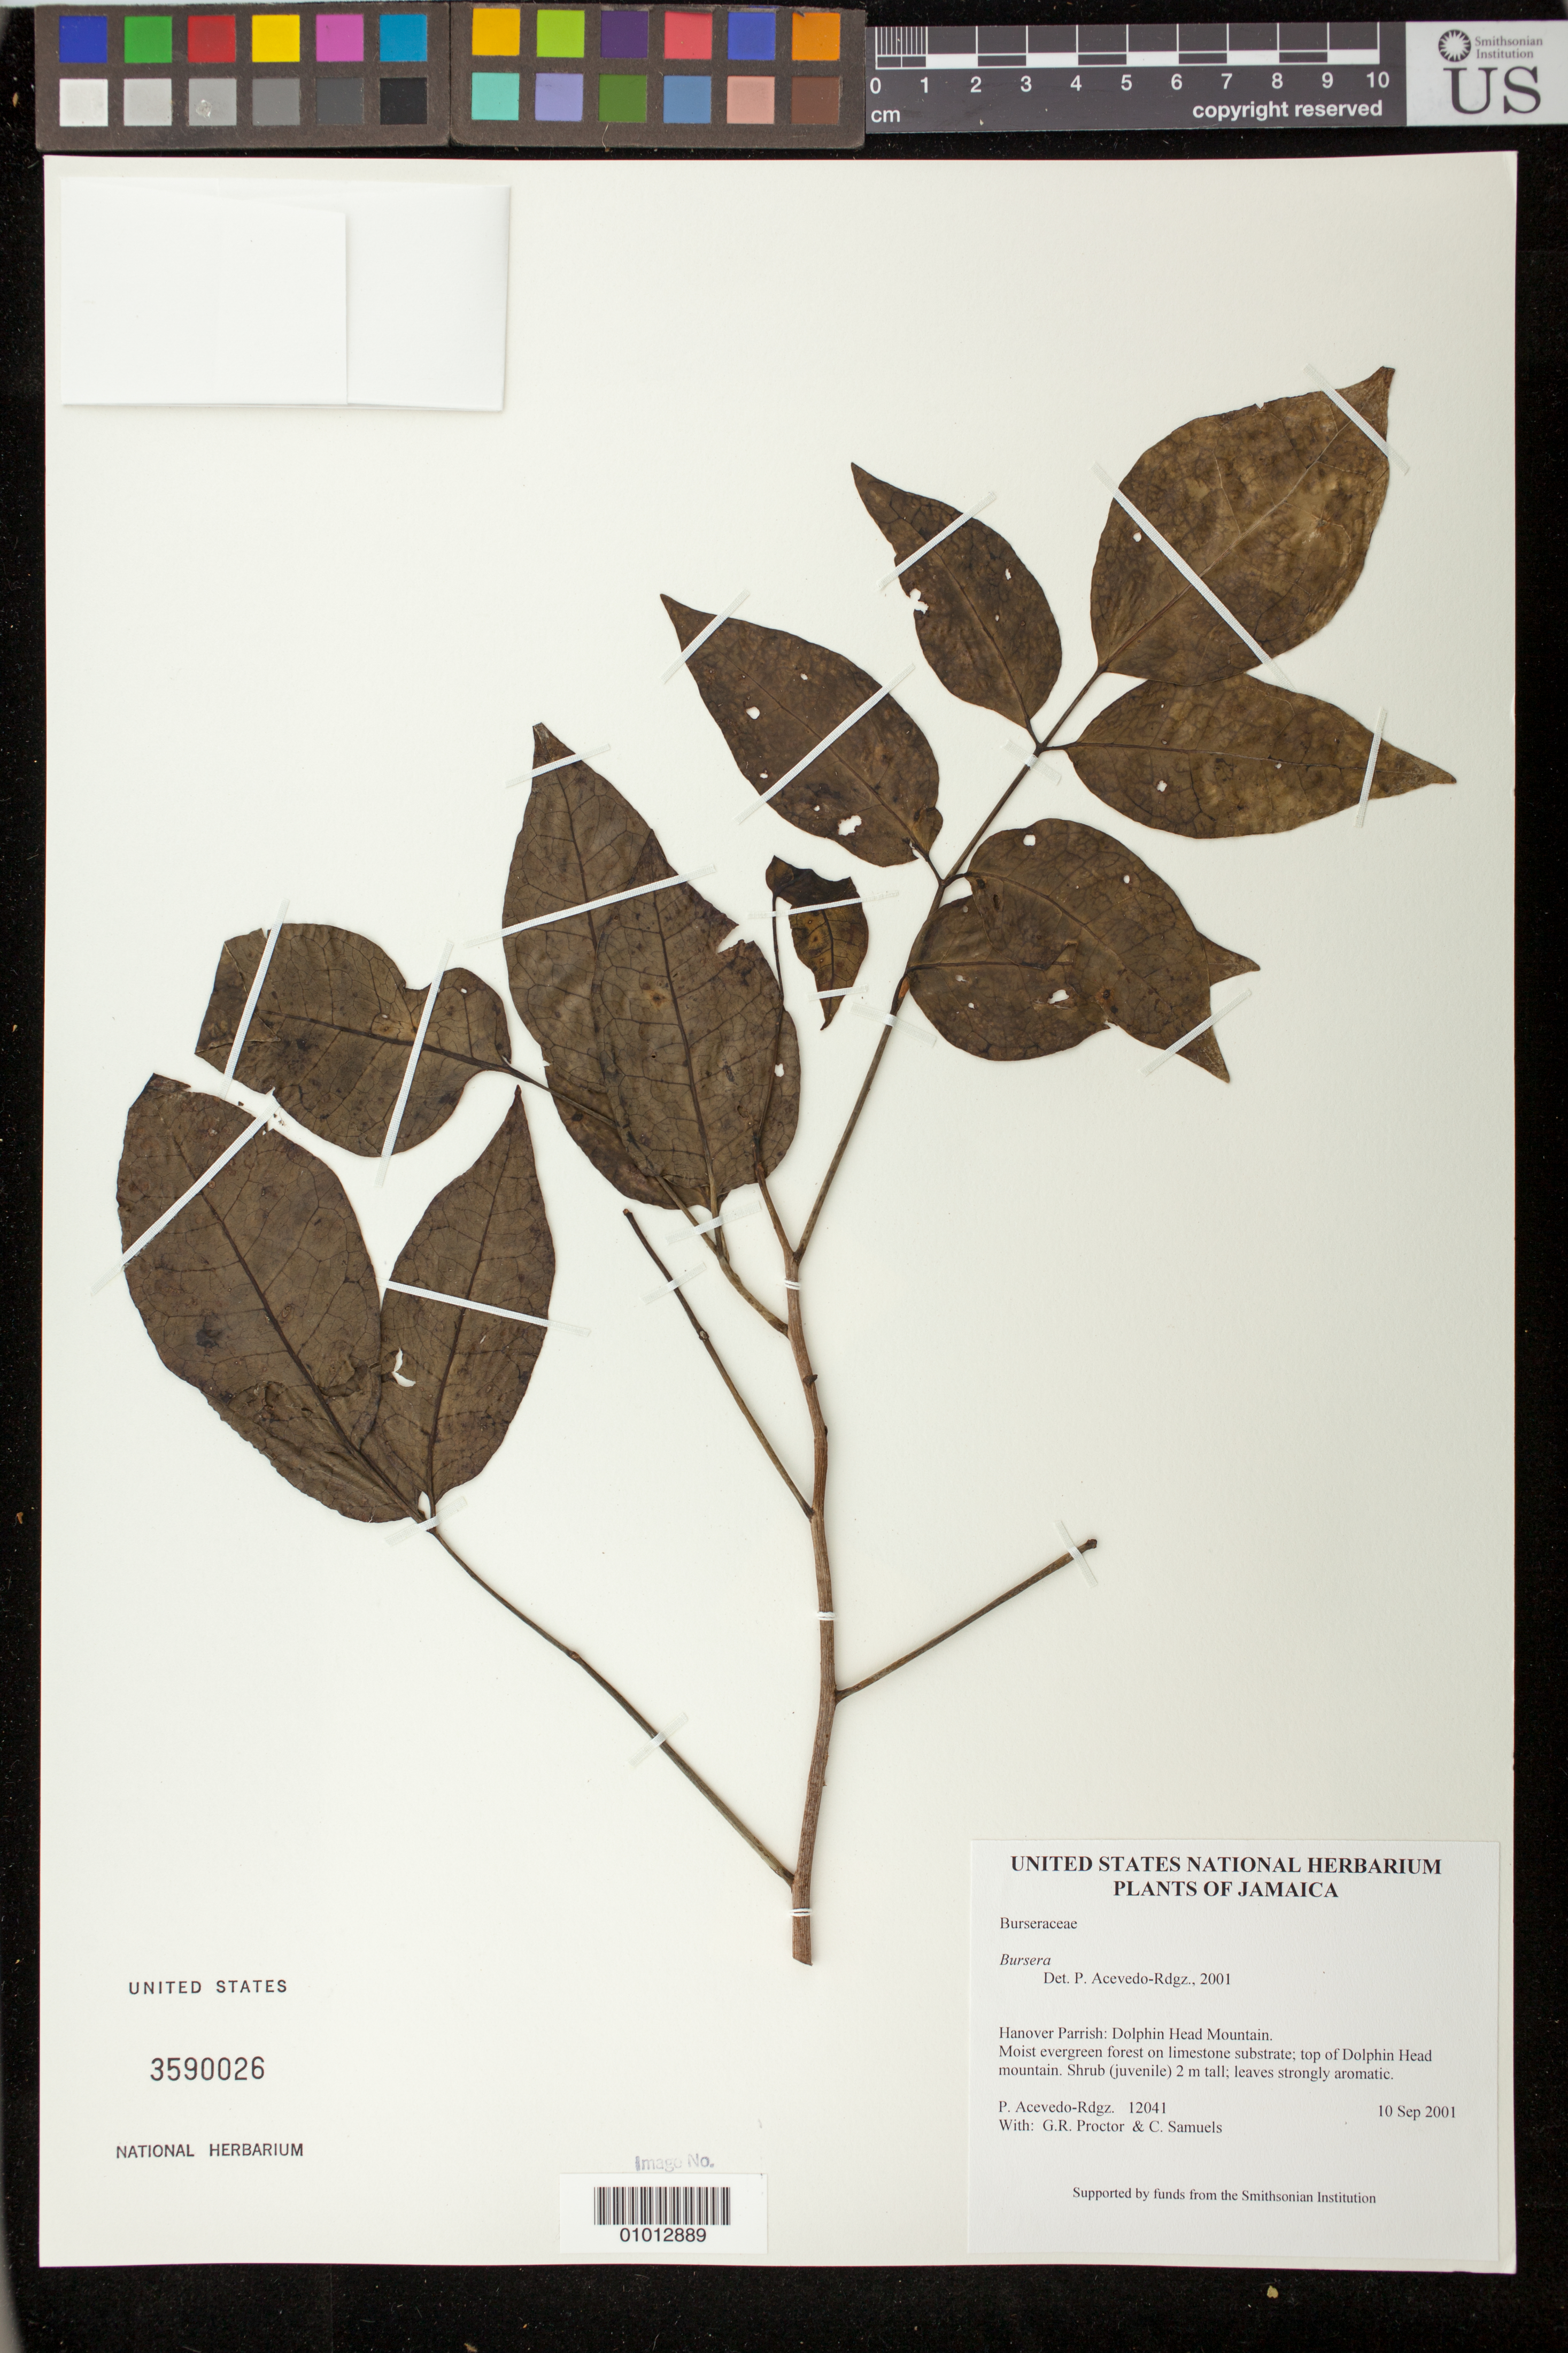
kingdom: Plantae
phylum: Tracheophyta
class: Magnoliopsida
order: Sapindales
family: Burseraceae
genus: Bursera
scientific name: Bursera sp.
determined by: Acevedo-Rodríguez, P., (BOT), Smithsonian Institution - National Museum of Natural History (UNITED STATES)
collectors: P. Acevedo-Rodr., G. R. Proctor & C. Samuels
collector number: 12041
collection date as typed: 10 Sep 2001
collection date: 2001-09-10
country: Jamaica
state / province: Hanover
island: Jamaica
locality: Hanover Parrish: Dolphin Head Mountain.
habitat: Moist evergreen forest on limestone substrate; top of Dolphin Head mountain.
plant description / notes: US, K, MO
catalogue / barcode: US 3590026